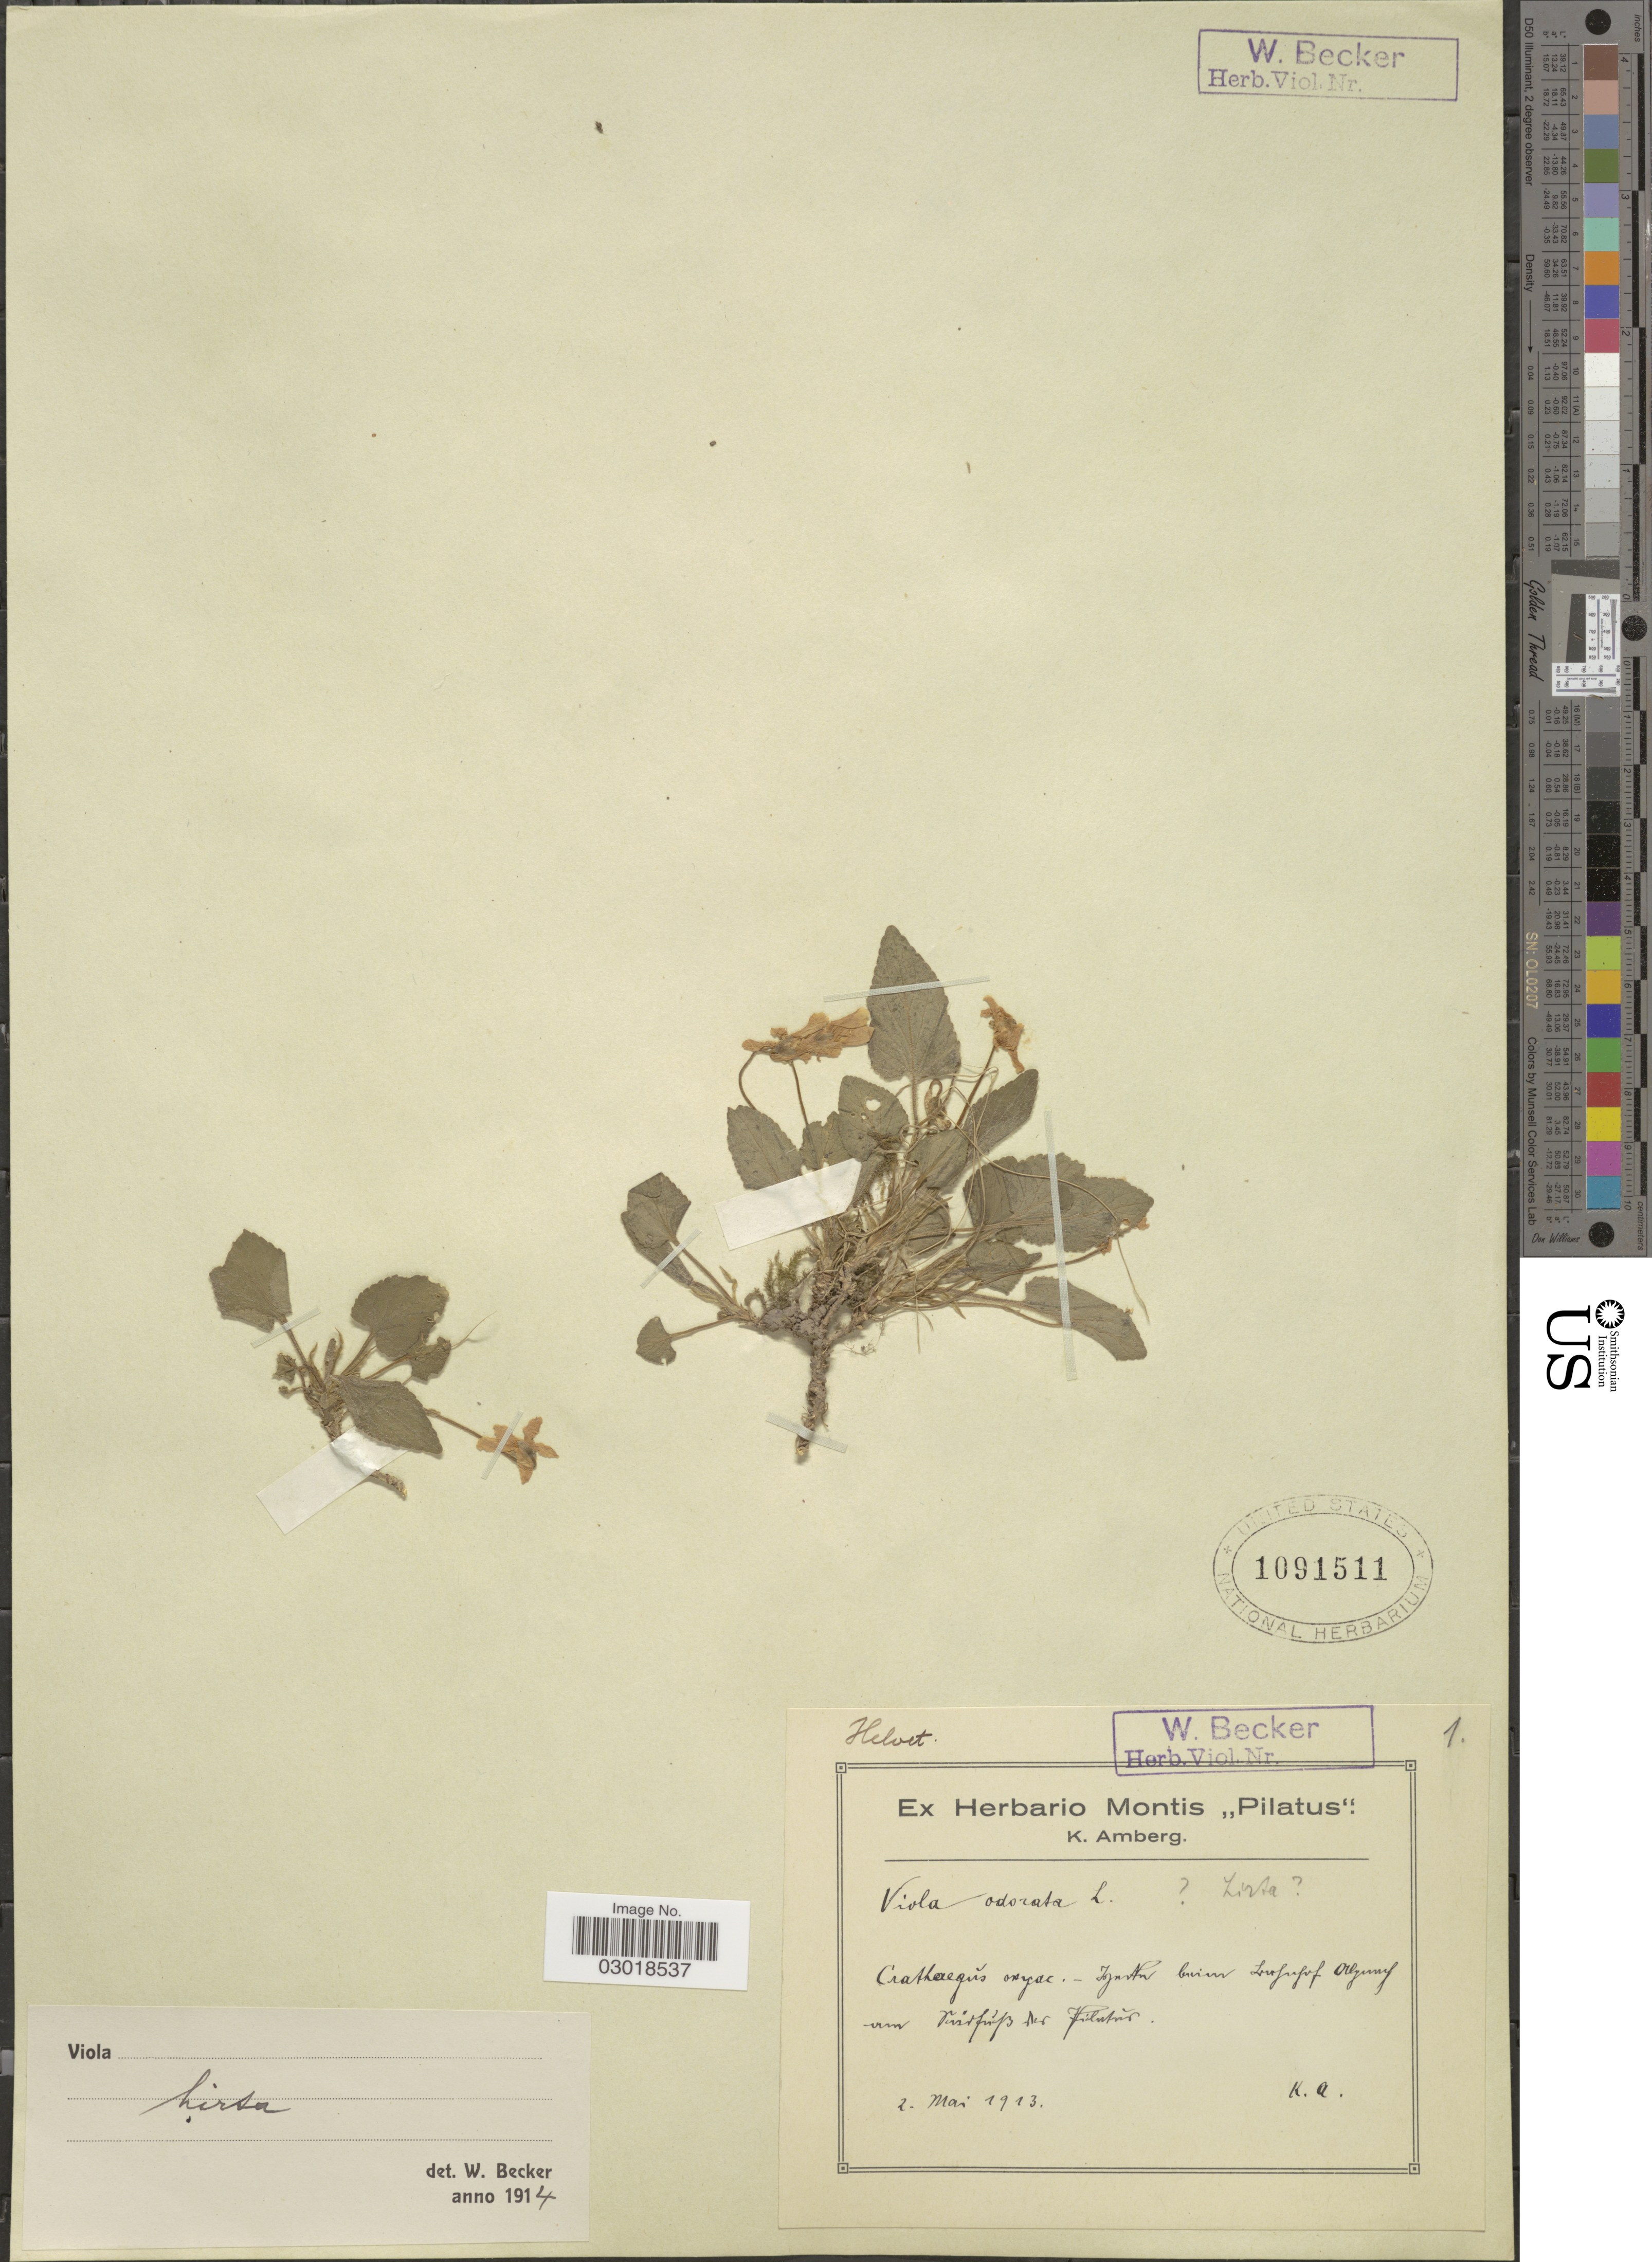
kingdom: Plantae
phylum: Tracheophyta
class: Magnoliopsida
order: Malpighiales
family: Violaceae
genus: Viola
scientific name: Viola hirta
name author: L.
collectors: K. Amberg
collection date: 1913-05-02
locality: Cratheregús Oxyac. [interpreted]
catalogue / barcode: US 1091511